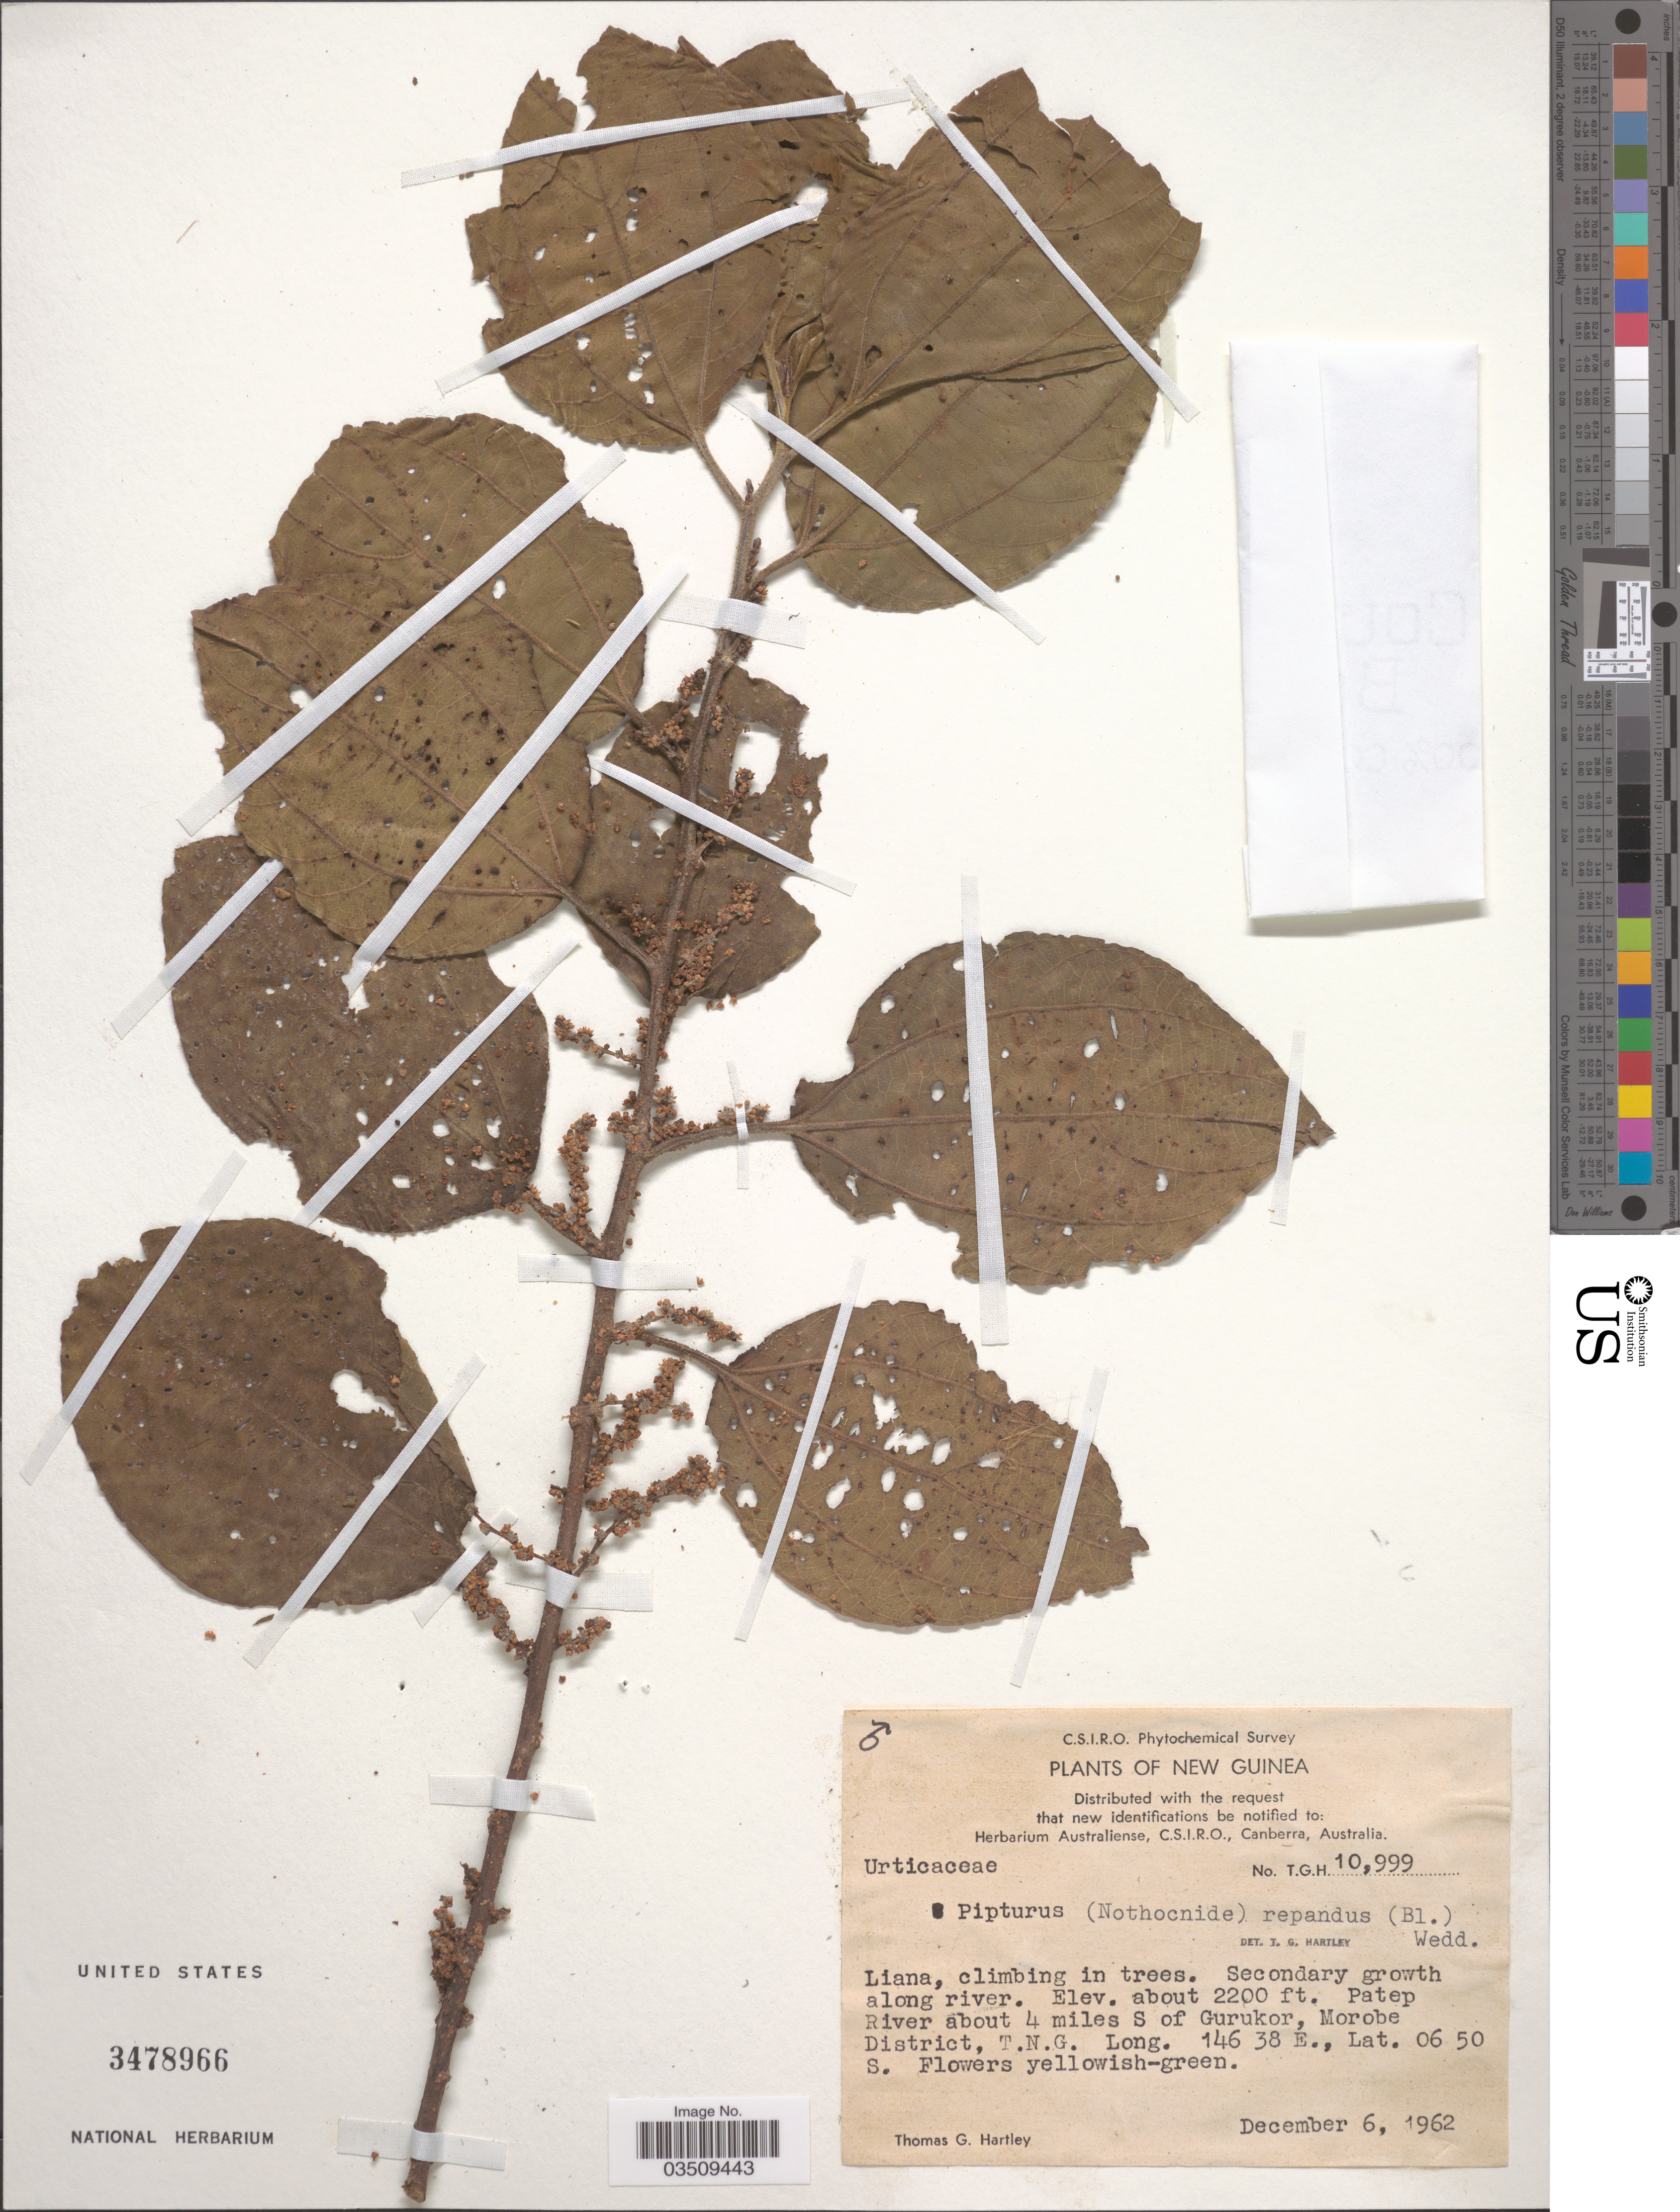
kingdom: Plantae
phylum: Tracheophyta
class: Magnoliopsida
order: Rosales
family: Urticaceae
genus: Nothocnide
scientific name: Nothocnide repanda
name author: (Blume) Blume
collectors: T. G. Hartley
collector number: T.G.H. 10999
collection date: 1962-12-06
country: Papua New Guinea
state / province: Morobe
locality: New Guinea. Patep River about 4 miles S of Gurukor, Morobe District, T.N.G.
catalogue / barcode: US 3478966